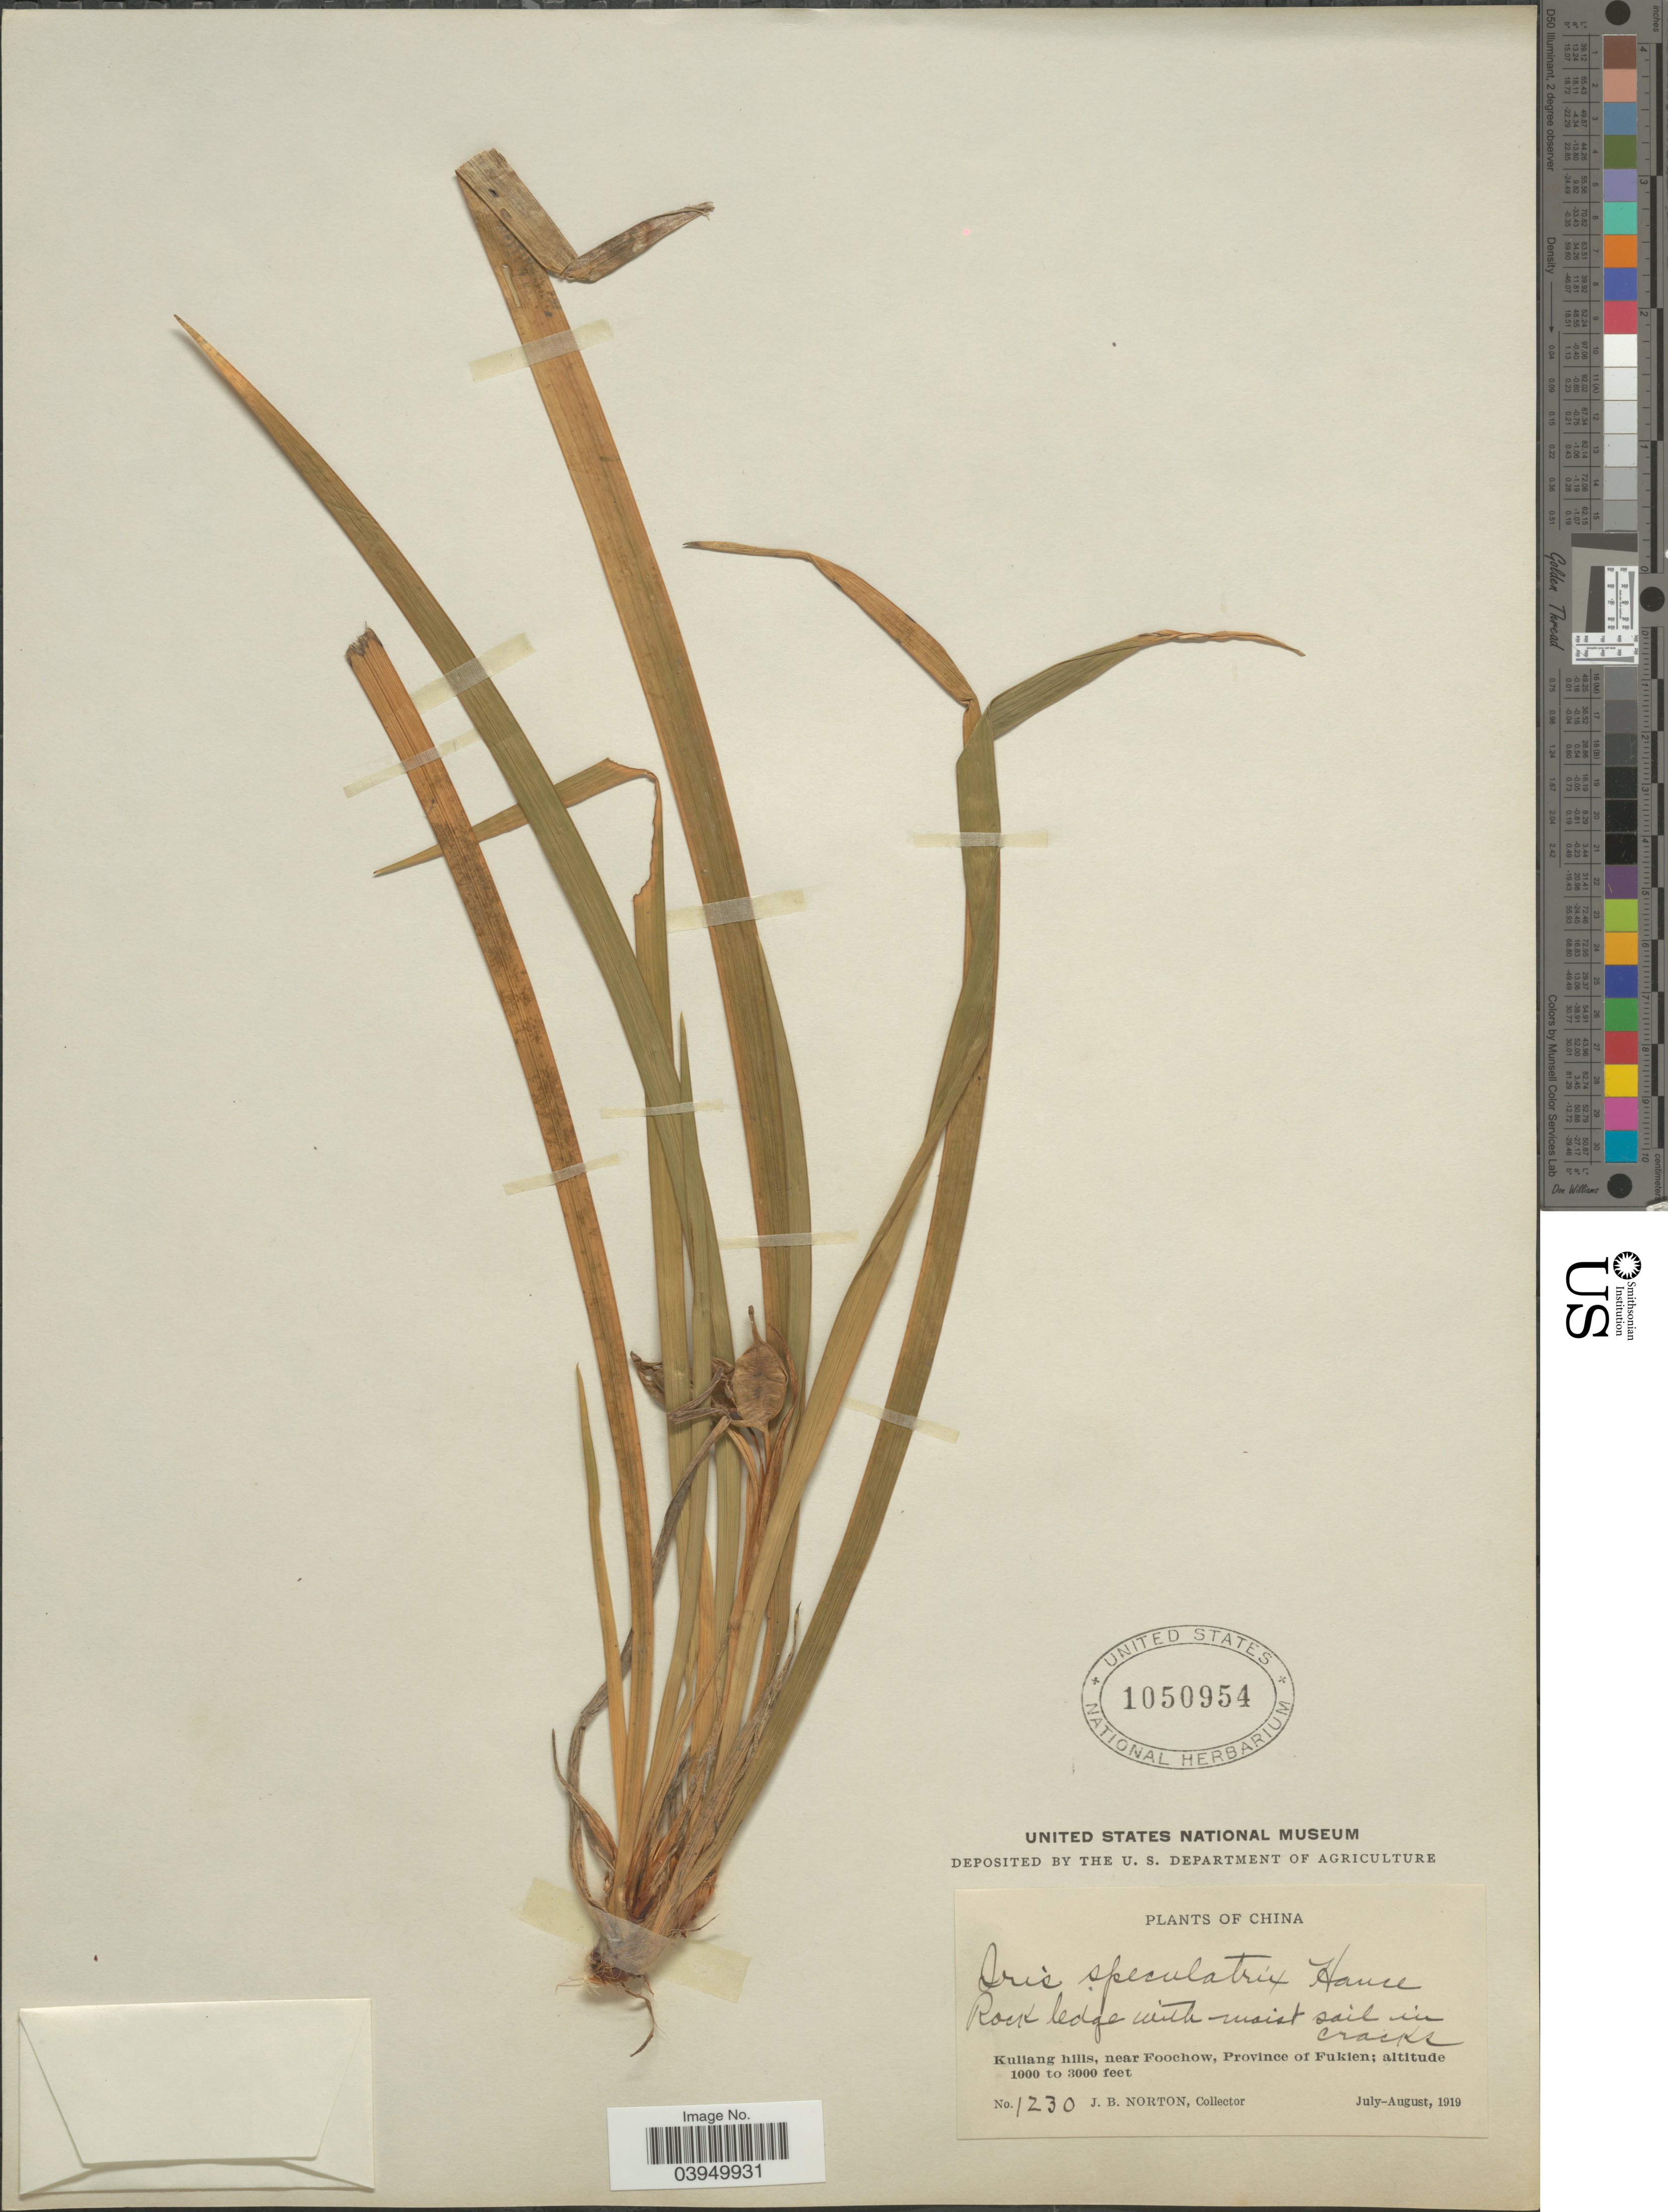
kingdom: Plantae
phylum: Tracheophyta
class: Liliopsida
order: Asparagales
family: Iridaceae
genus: Iris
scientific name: Iris speculatrix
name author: Hance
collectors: J. B. Norton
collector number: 1230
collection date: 1919-07/1919-08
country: China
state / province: Fujian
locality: Kuliang hills, near Foochow, Province of Fukien.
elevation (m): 305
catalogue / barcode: US 1050954